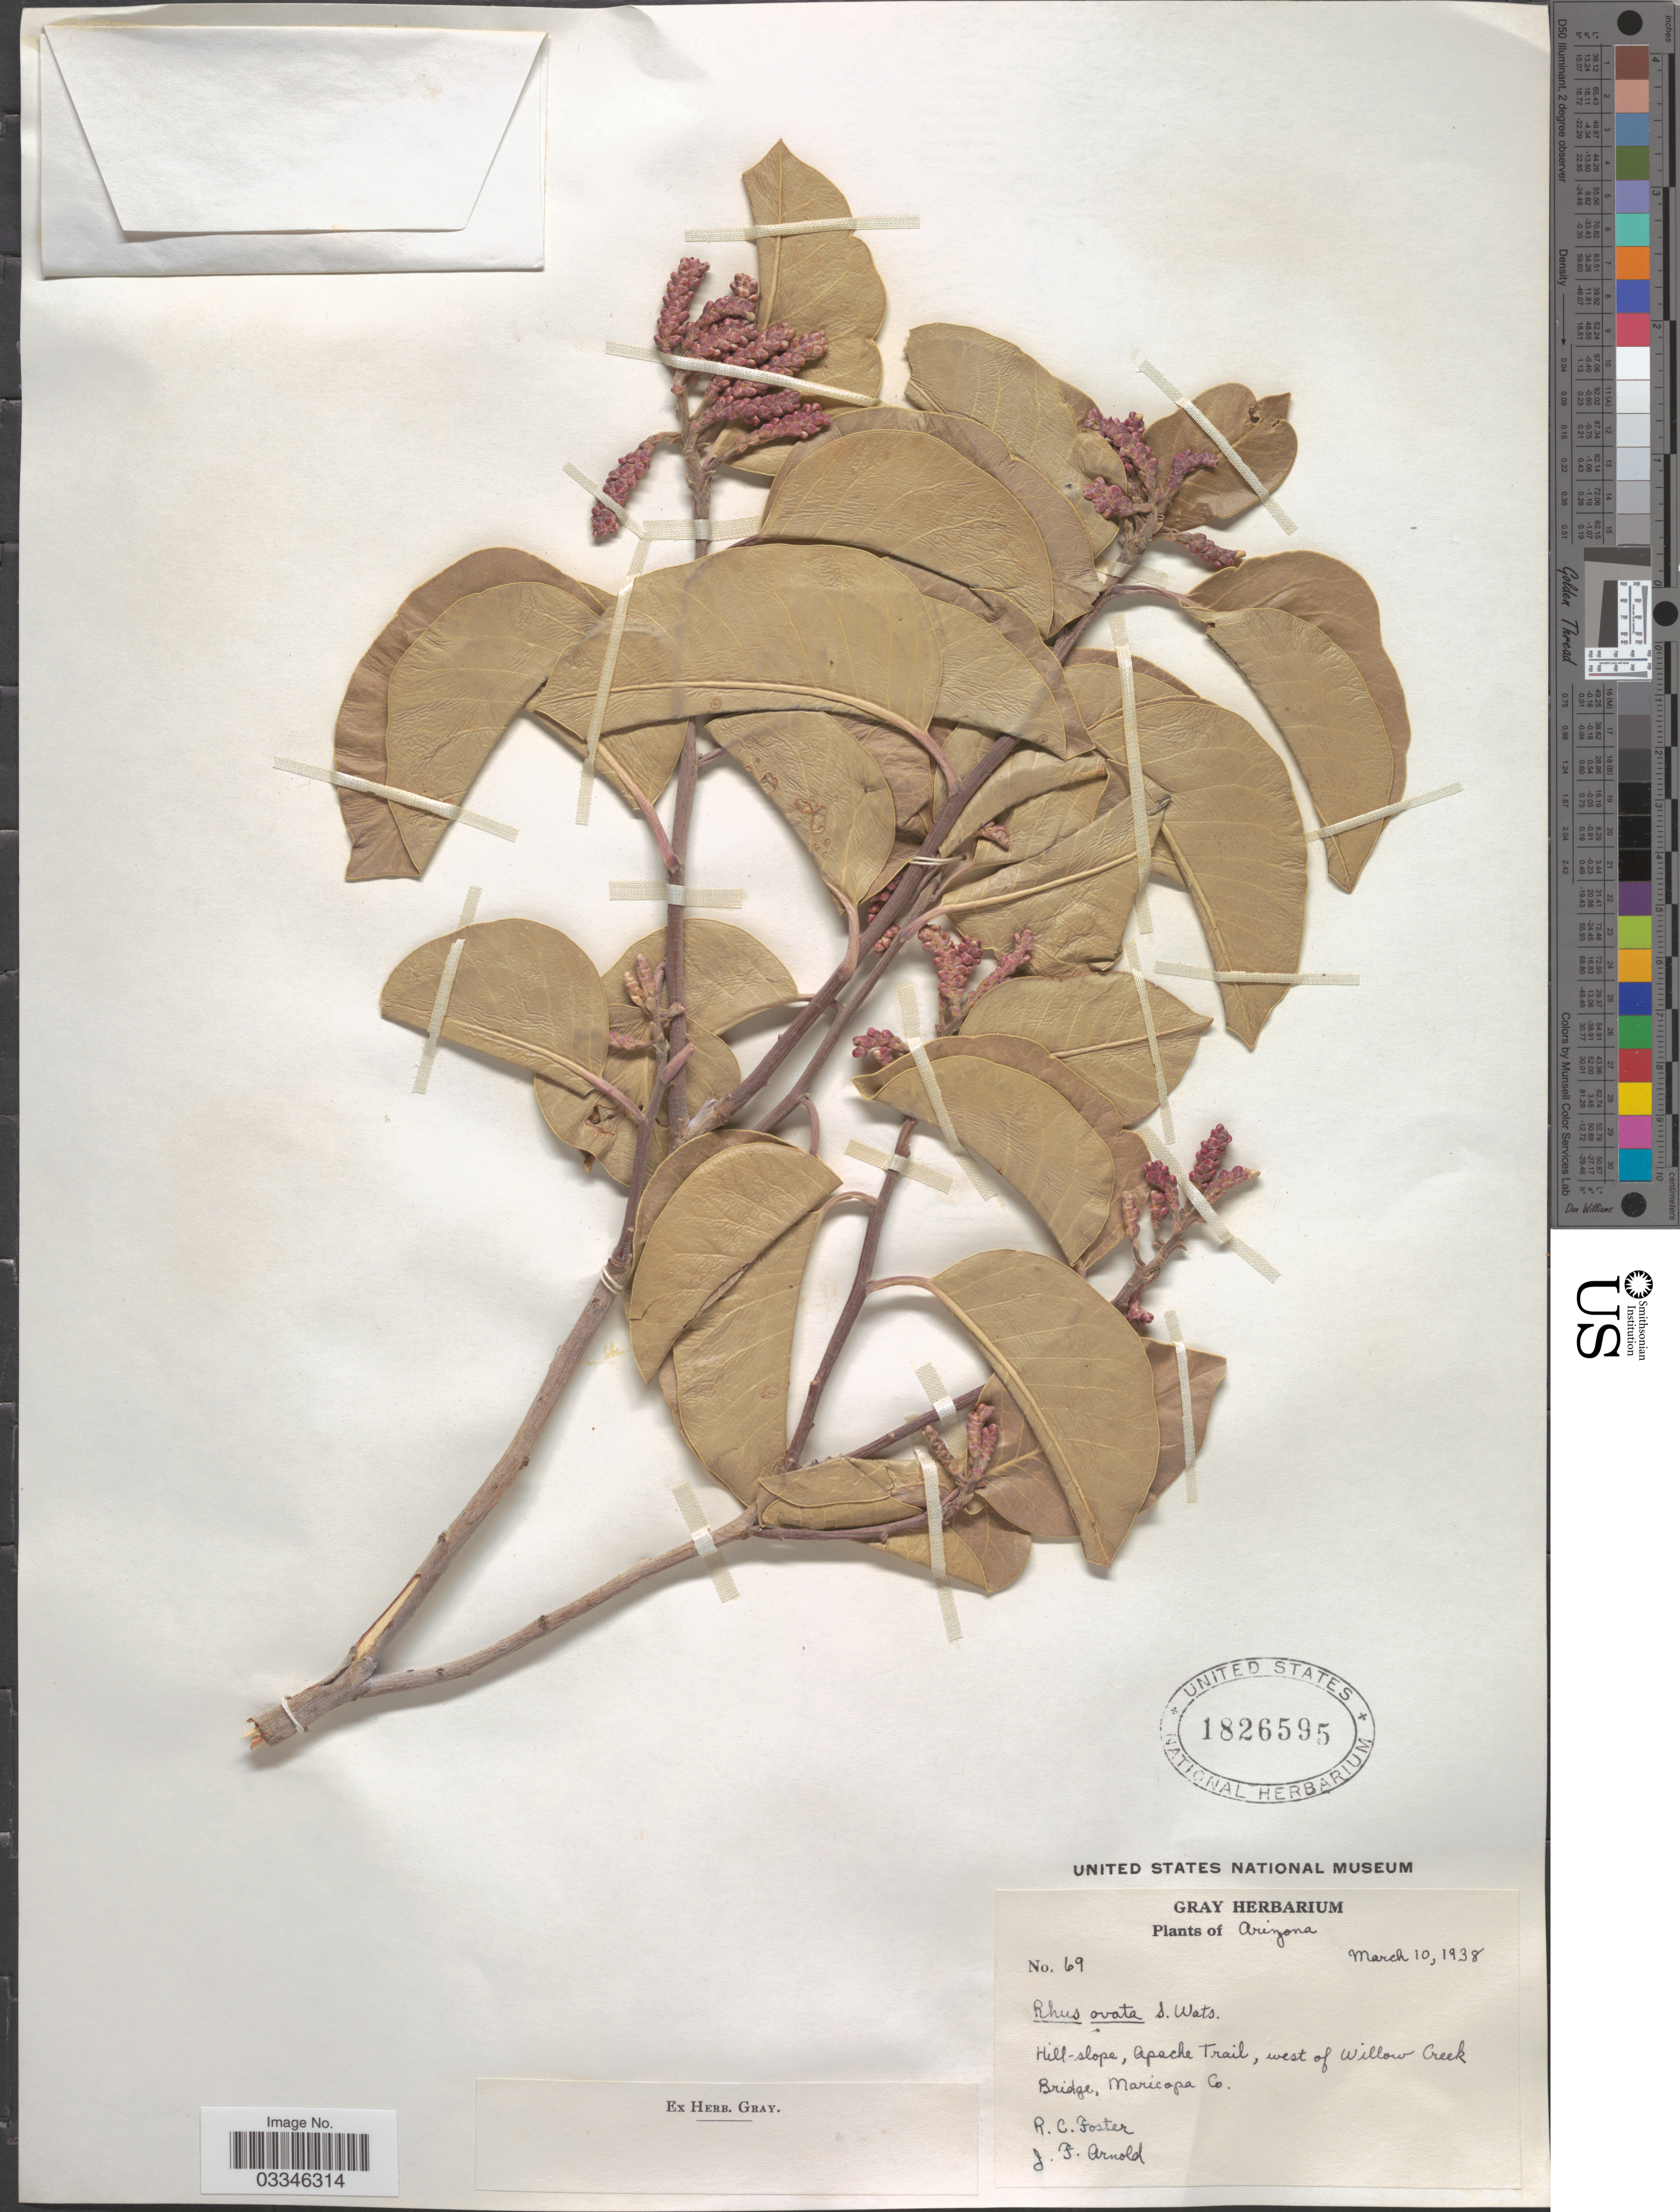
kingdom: Plantae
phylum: Tracheophyta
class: Magnoliopsida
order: Sapindales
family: Anacardiaceae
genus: Rhus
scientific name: Rhus ovata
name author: S. Watson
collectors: R. C. Foster & J. F. Arnold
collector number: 69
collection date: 1938-03-10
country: United States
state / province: Arizona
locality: Hill-slope, Apache Trail, west of Willow Creek Bridge, Maricopa Co.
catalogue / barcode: US 1826595